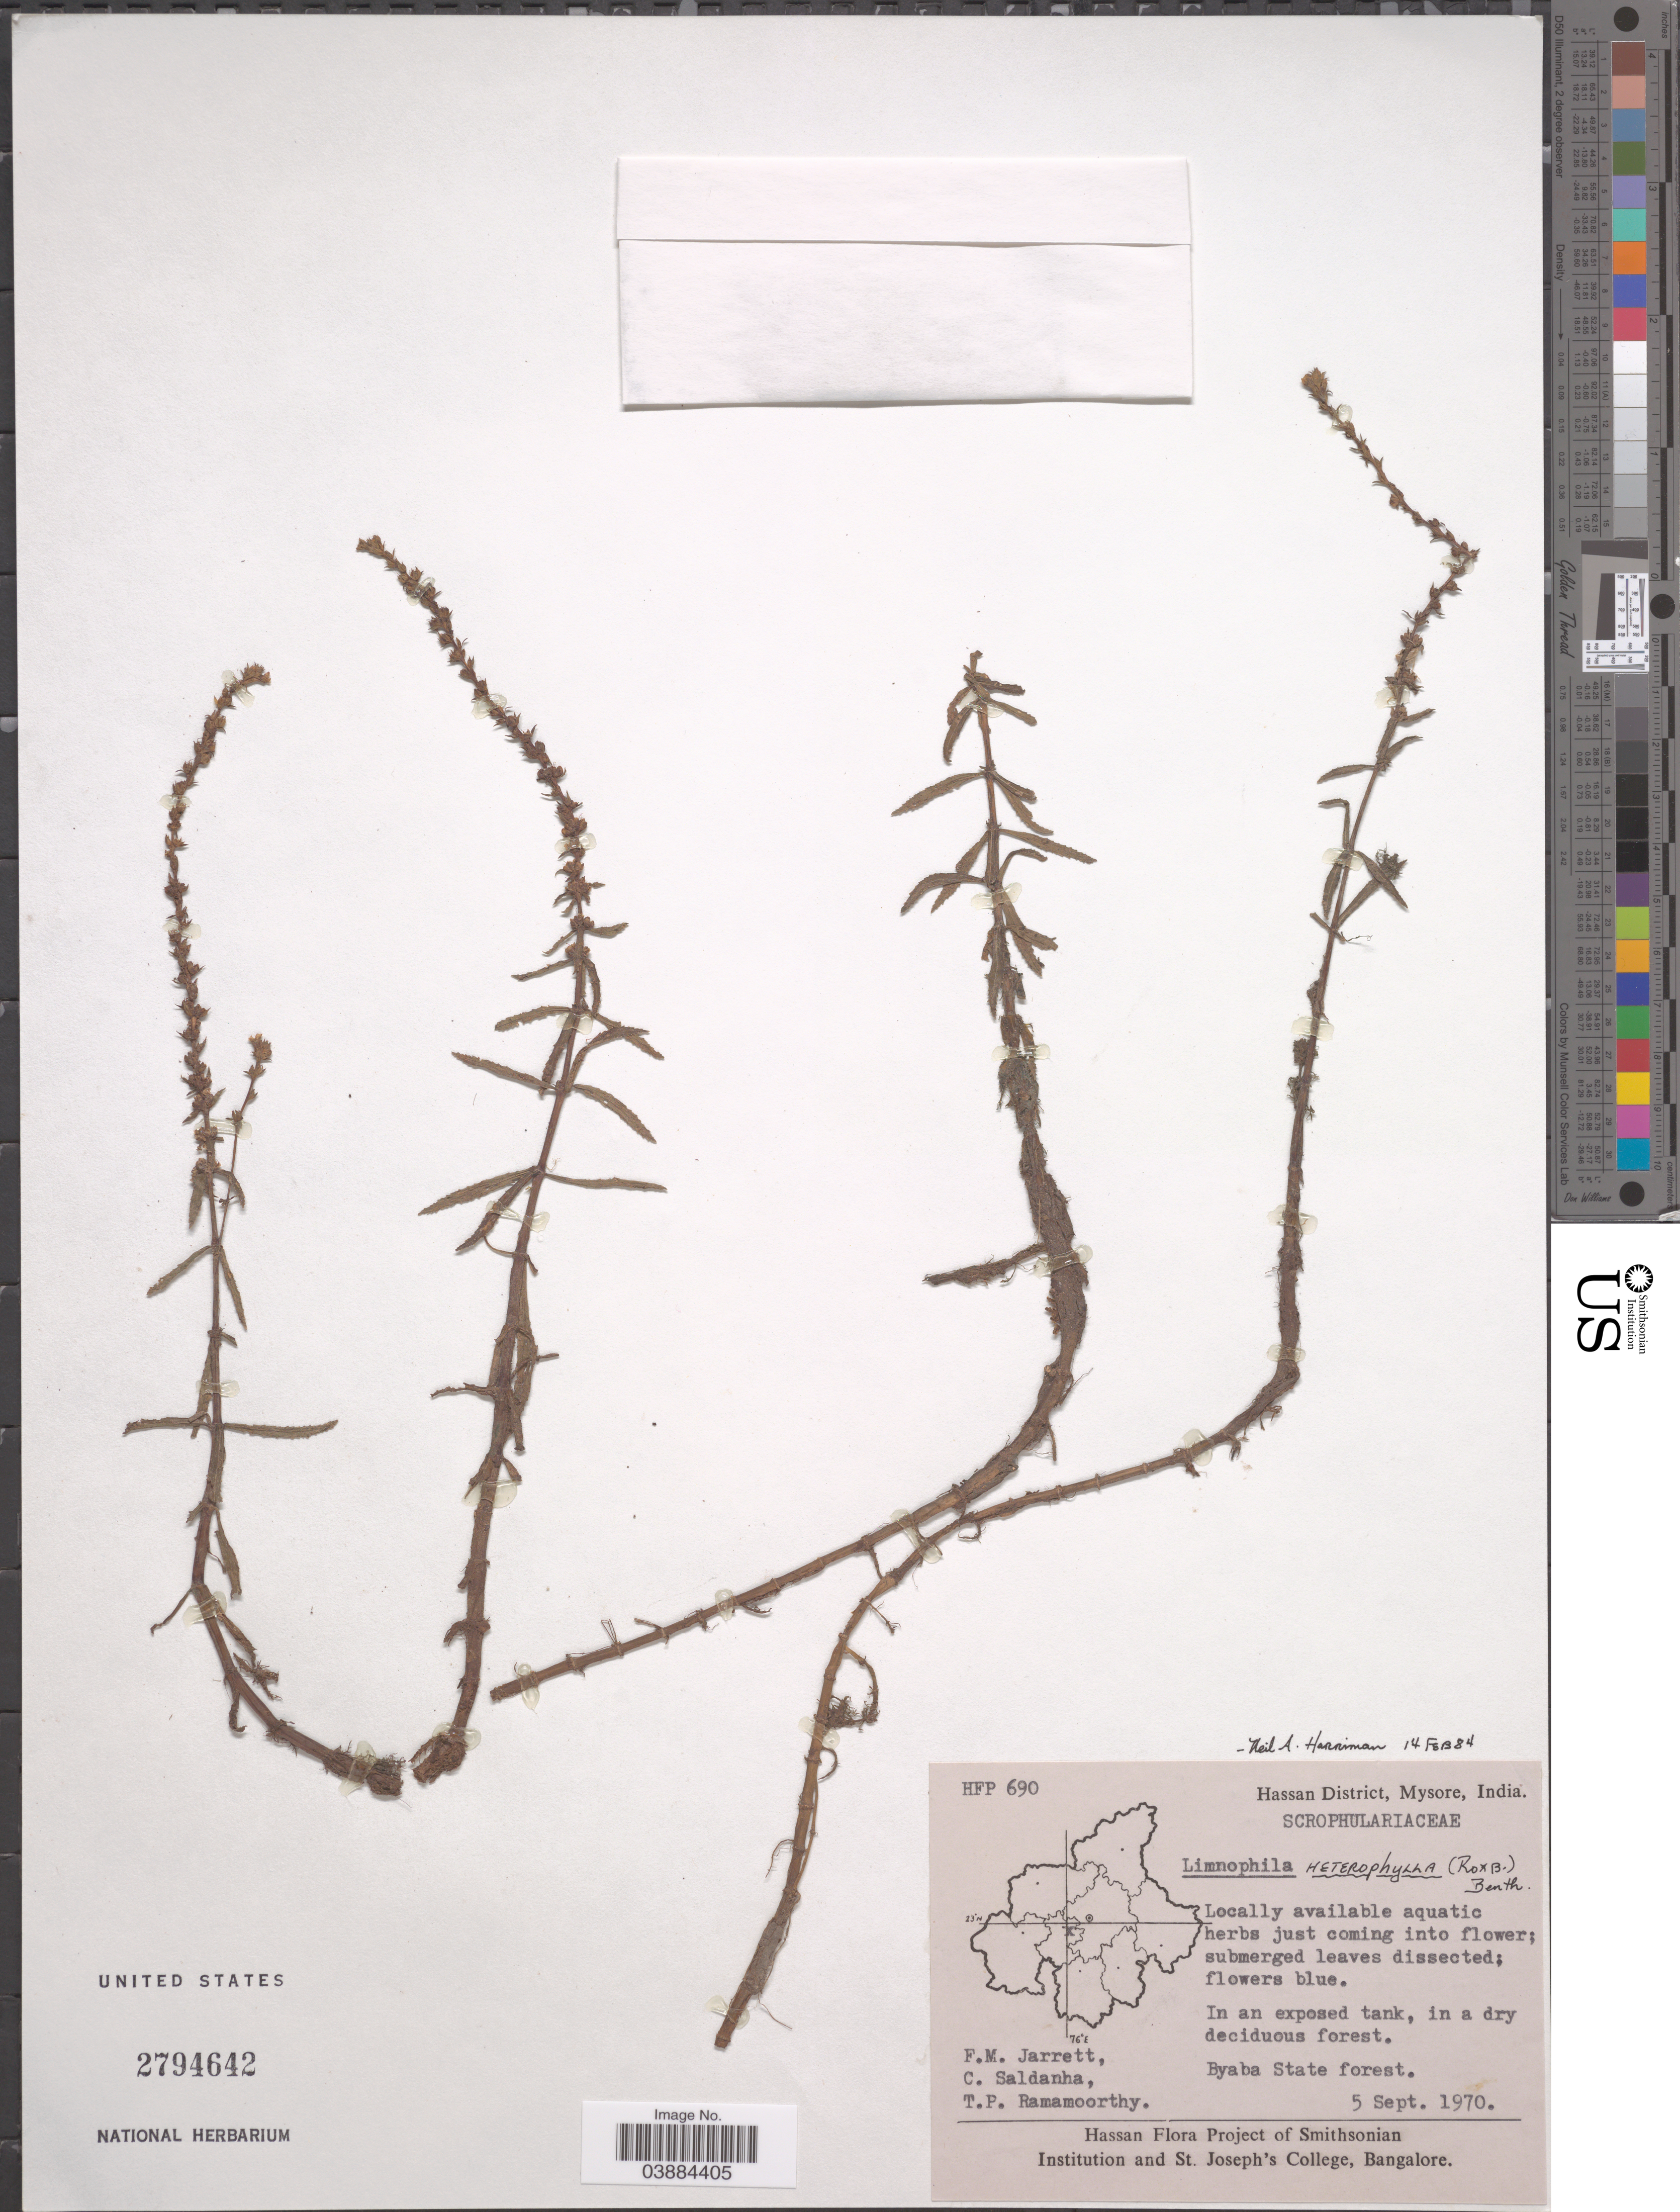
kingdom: Plantae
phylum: Tracheophyta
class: Magnoliopsida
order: Lamiales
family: Plantaginaceae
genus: Limnophila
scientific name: Limnophila heterophylla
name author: (Roxb.) Benth.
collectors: F. M. Jarrett, C. Saldanha & T. P. Ramamoorthy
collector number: HFP 690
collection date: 1970-09-05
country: India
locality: Hassan District, Mysore. Byaba State forest.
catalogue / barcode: US 2794642